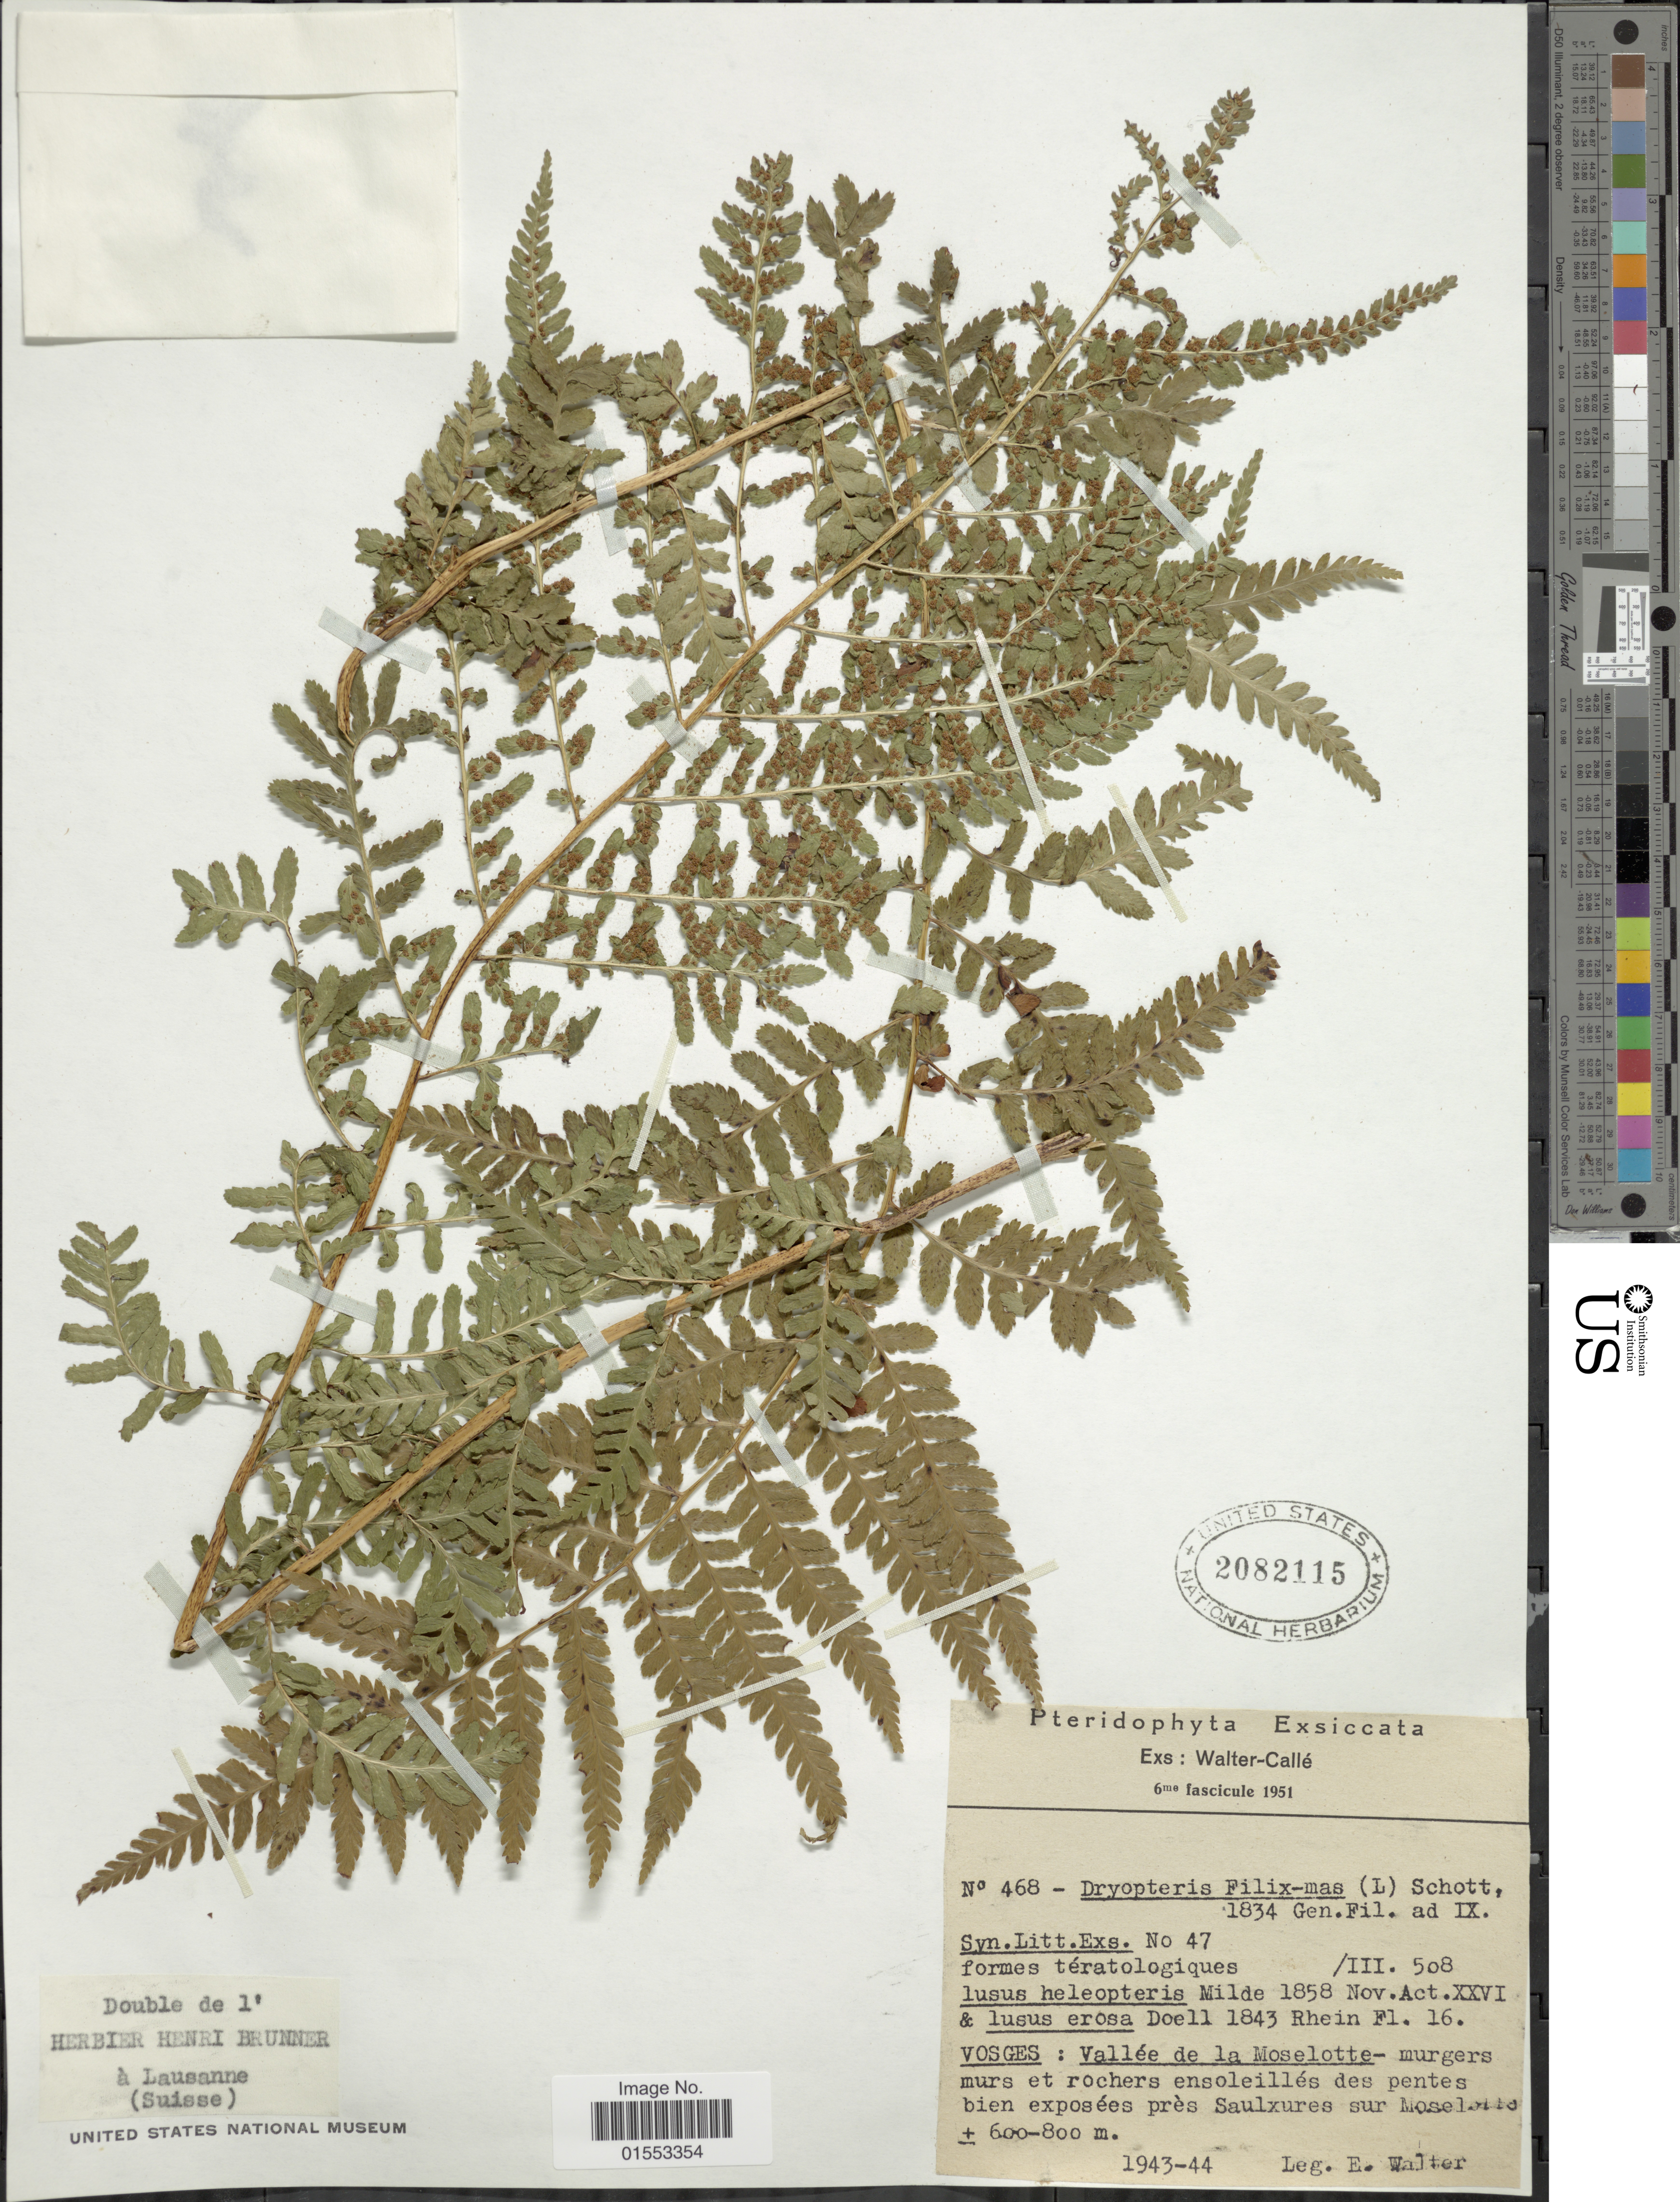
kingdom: Plantae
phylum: Tracheophyta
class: Polypodiopsida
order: Polypodiales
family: Dryopteridaceae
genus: Dryopteris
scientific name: Dryopteris filix-mas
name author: (L.) Schott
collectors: E. Walter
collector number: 468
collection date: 1943/1944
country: France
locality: Vosges: Vallee de la Moselotte - murgers murs et rochers ensoleilles des pentes bien exposees pres Saulxures sur Mose; [illegible text]. [interpreted]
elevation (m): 600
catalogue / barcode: US 2082115